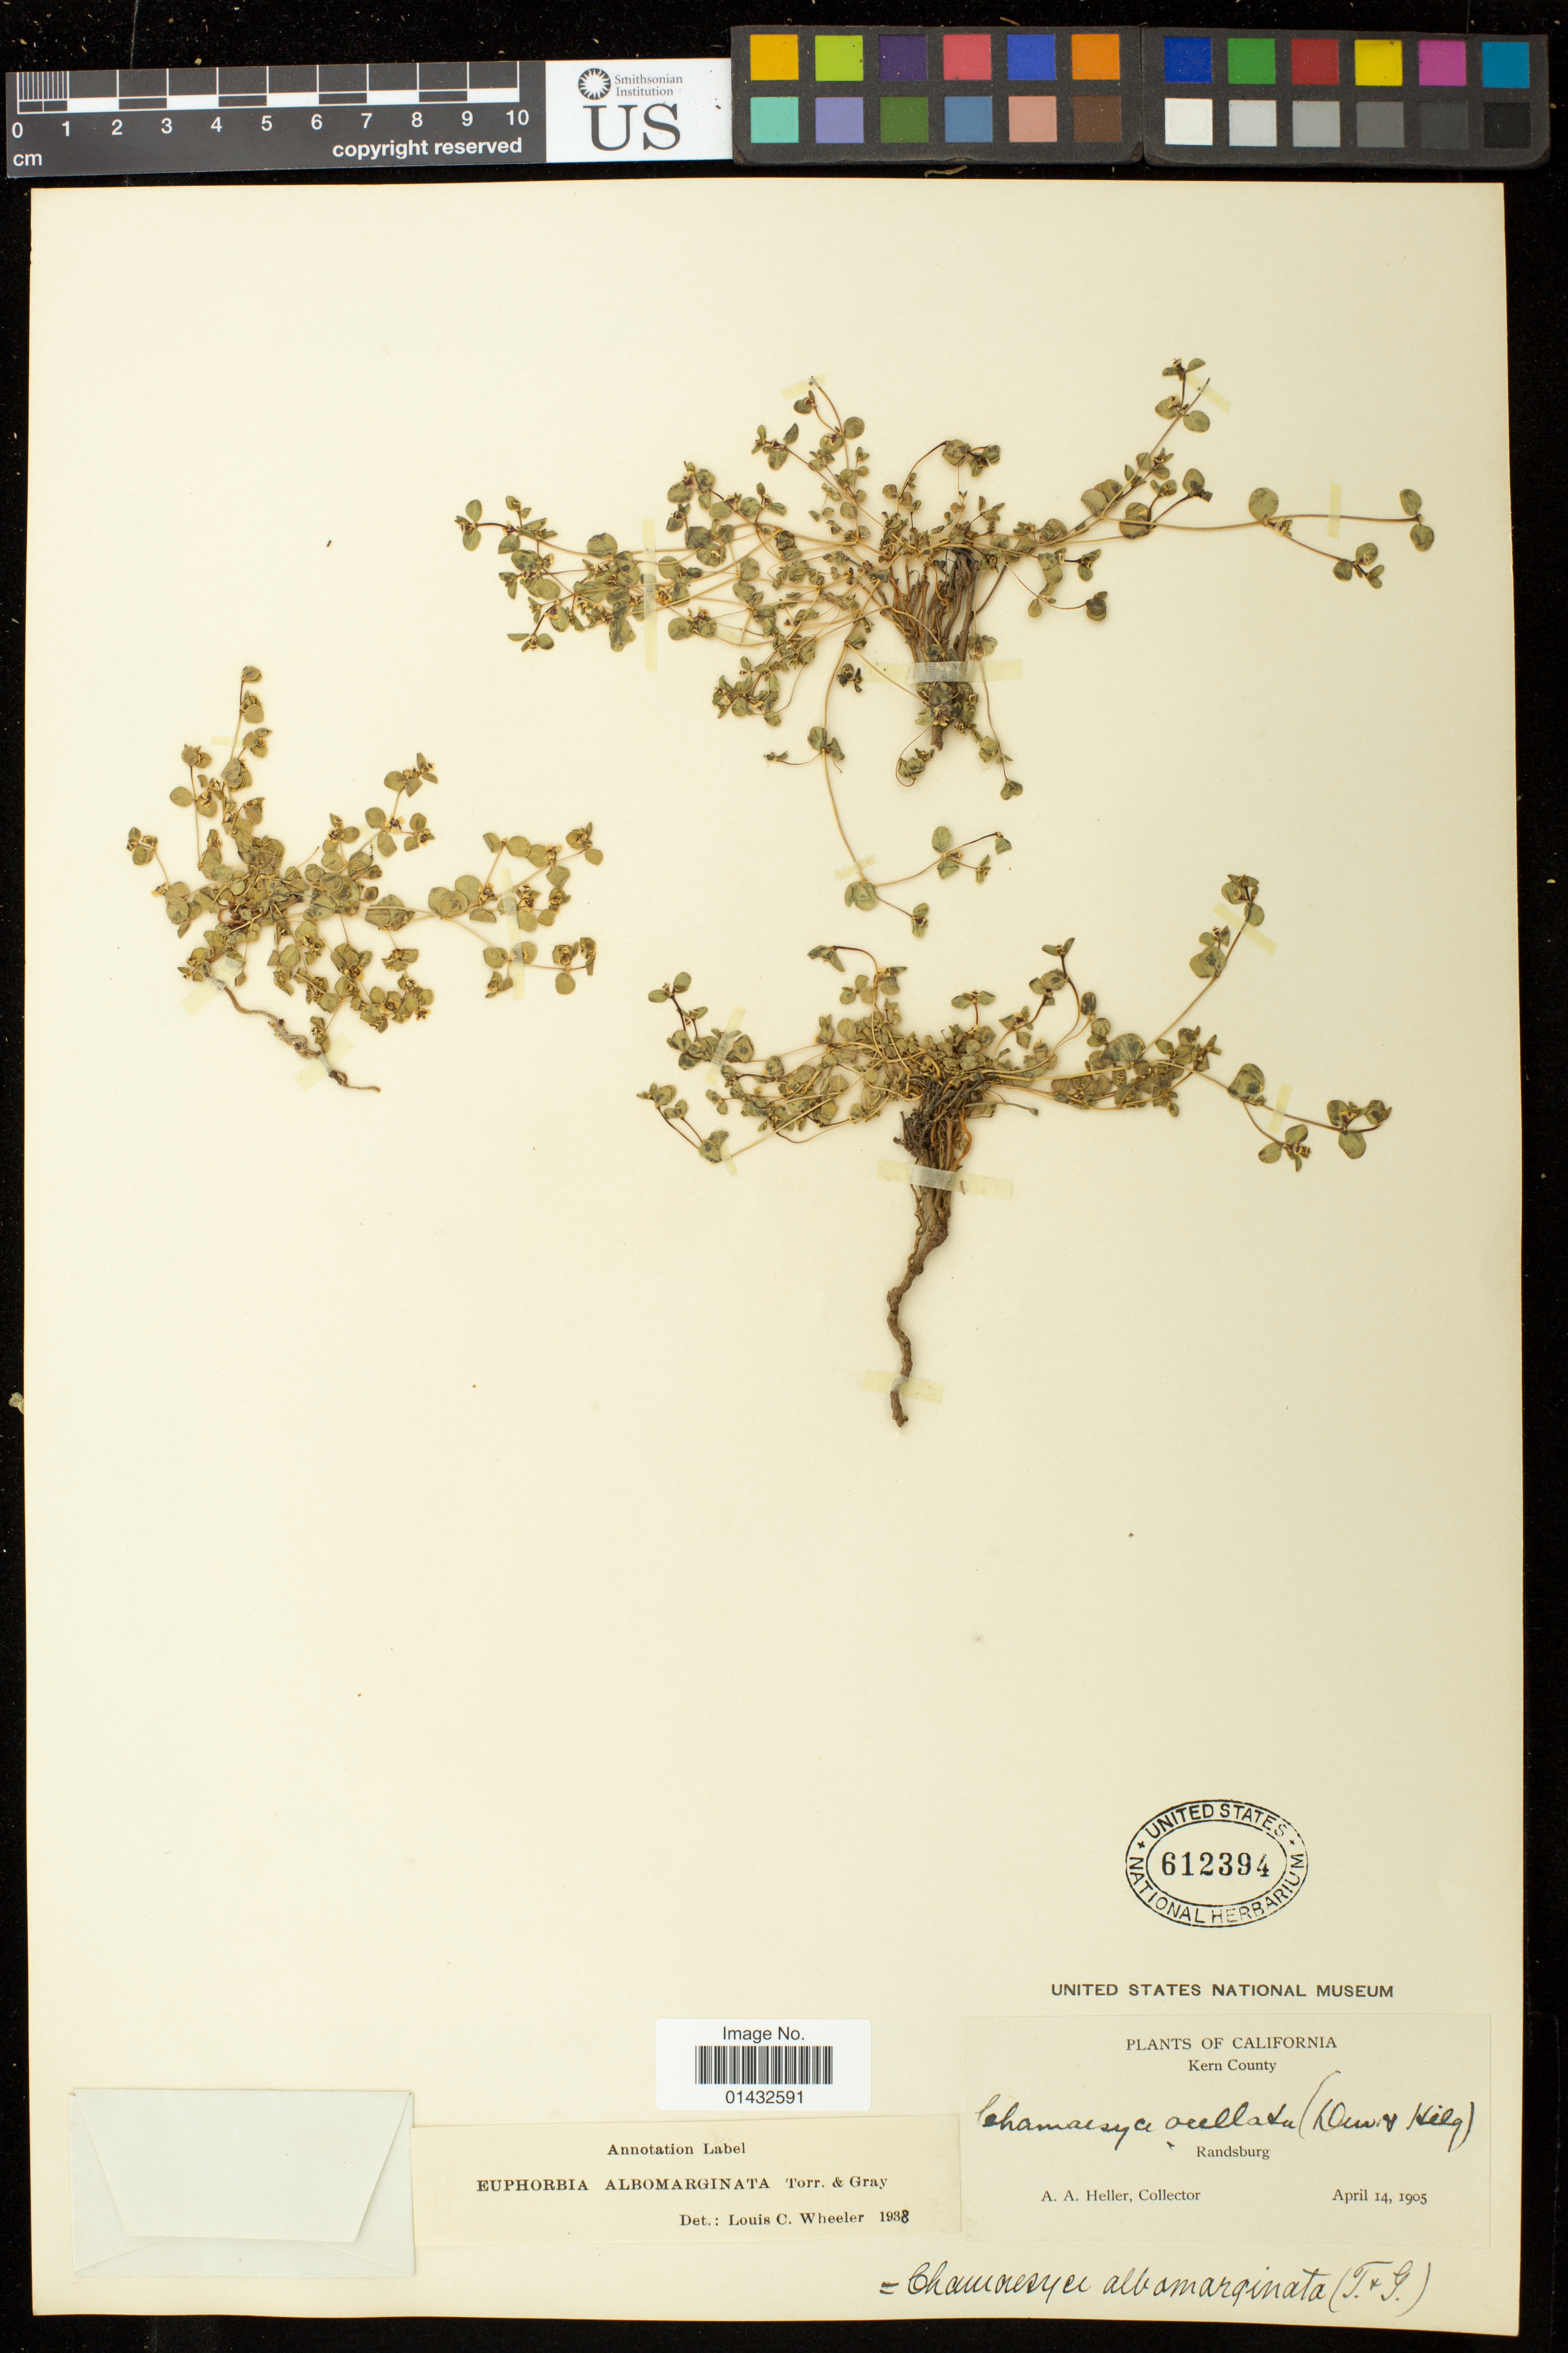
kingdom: Plantae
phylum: Tracheophyta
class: Magnoliopsida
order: Malpighiales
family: Euphorbiaceae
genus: Euphorbia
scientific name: Euphorbia albomarginata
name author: Torr. & A. Gray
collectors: A. A. Heller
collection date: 1905-04-14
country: United States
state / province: California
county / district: Kern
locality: Randsburg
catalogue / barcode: US 612394